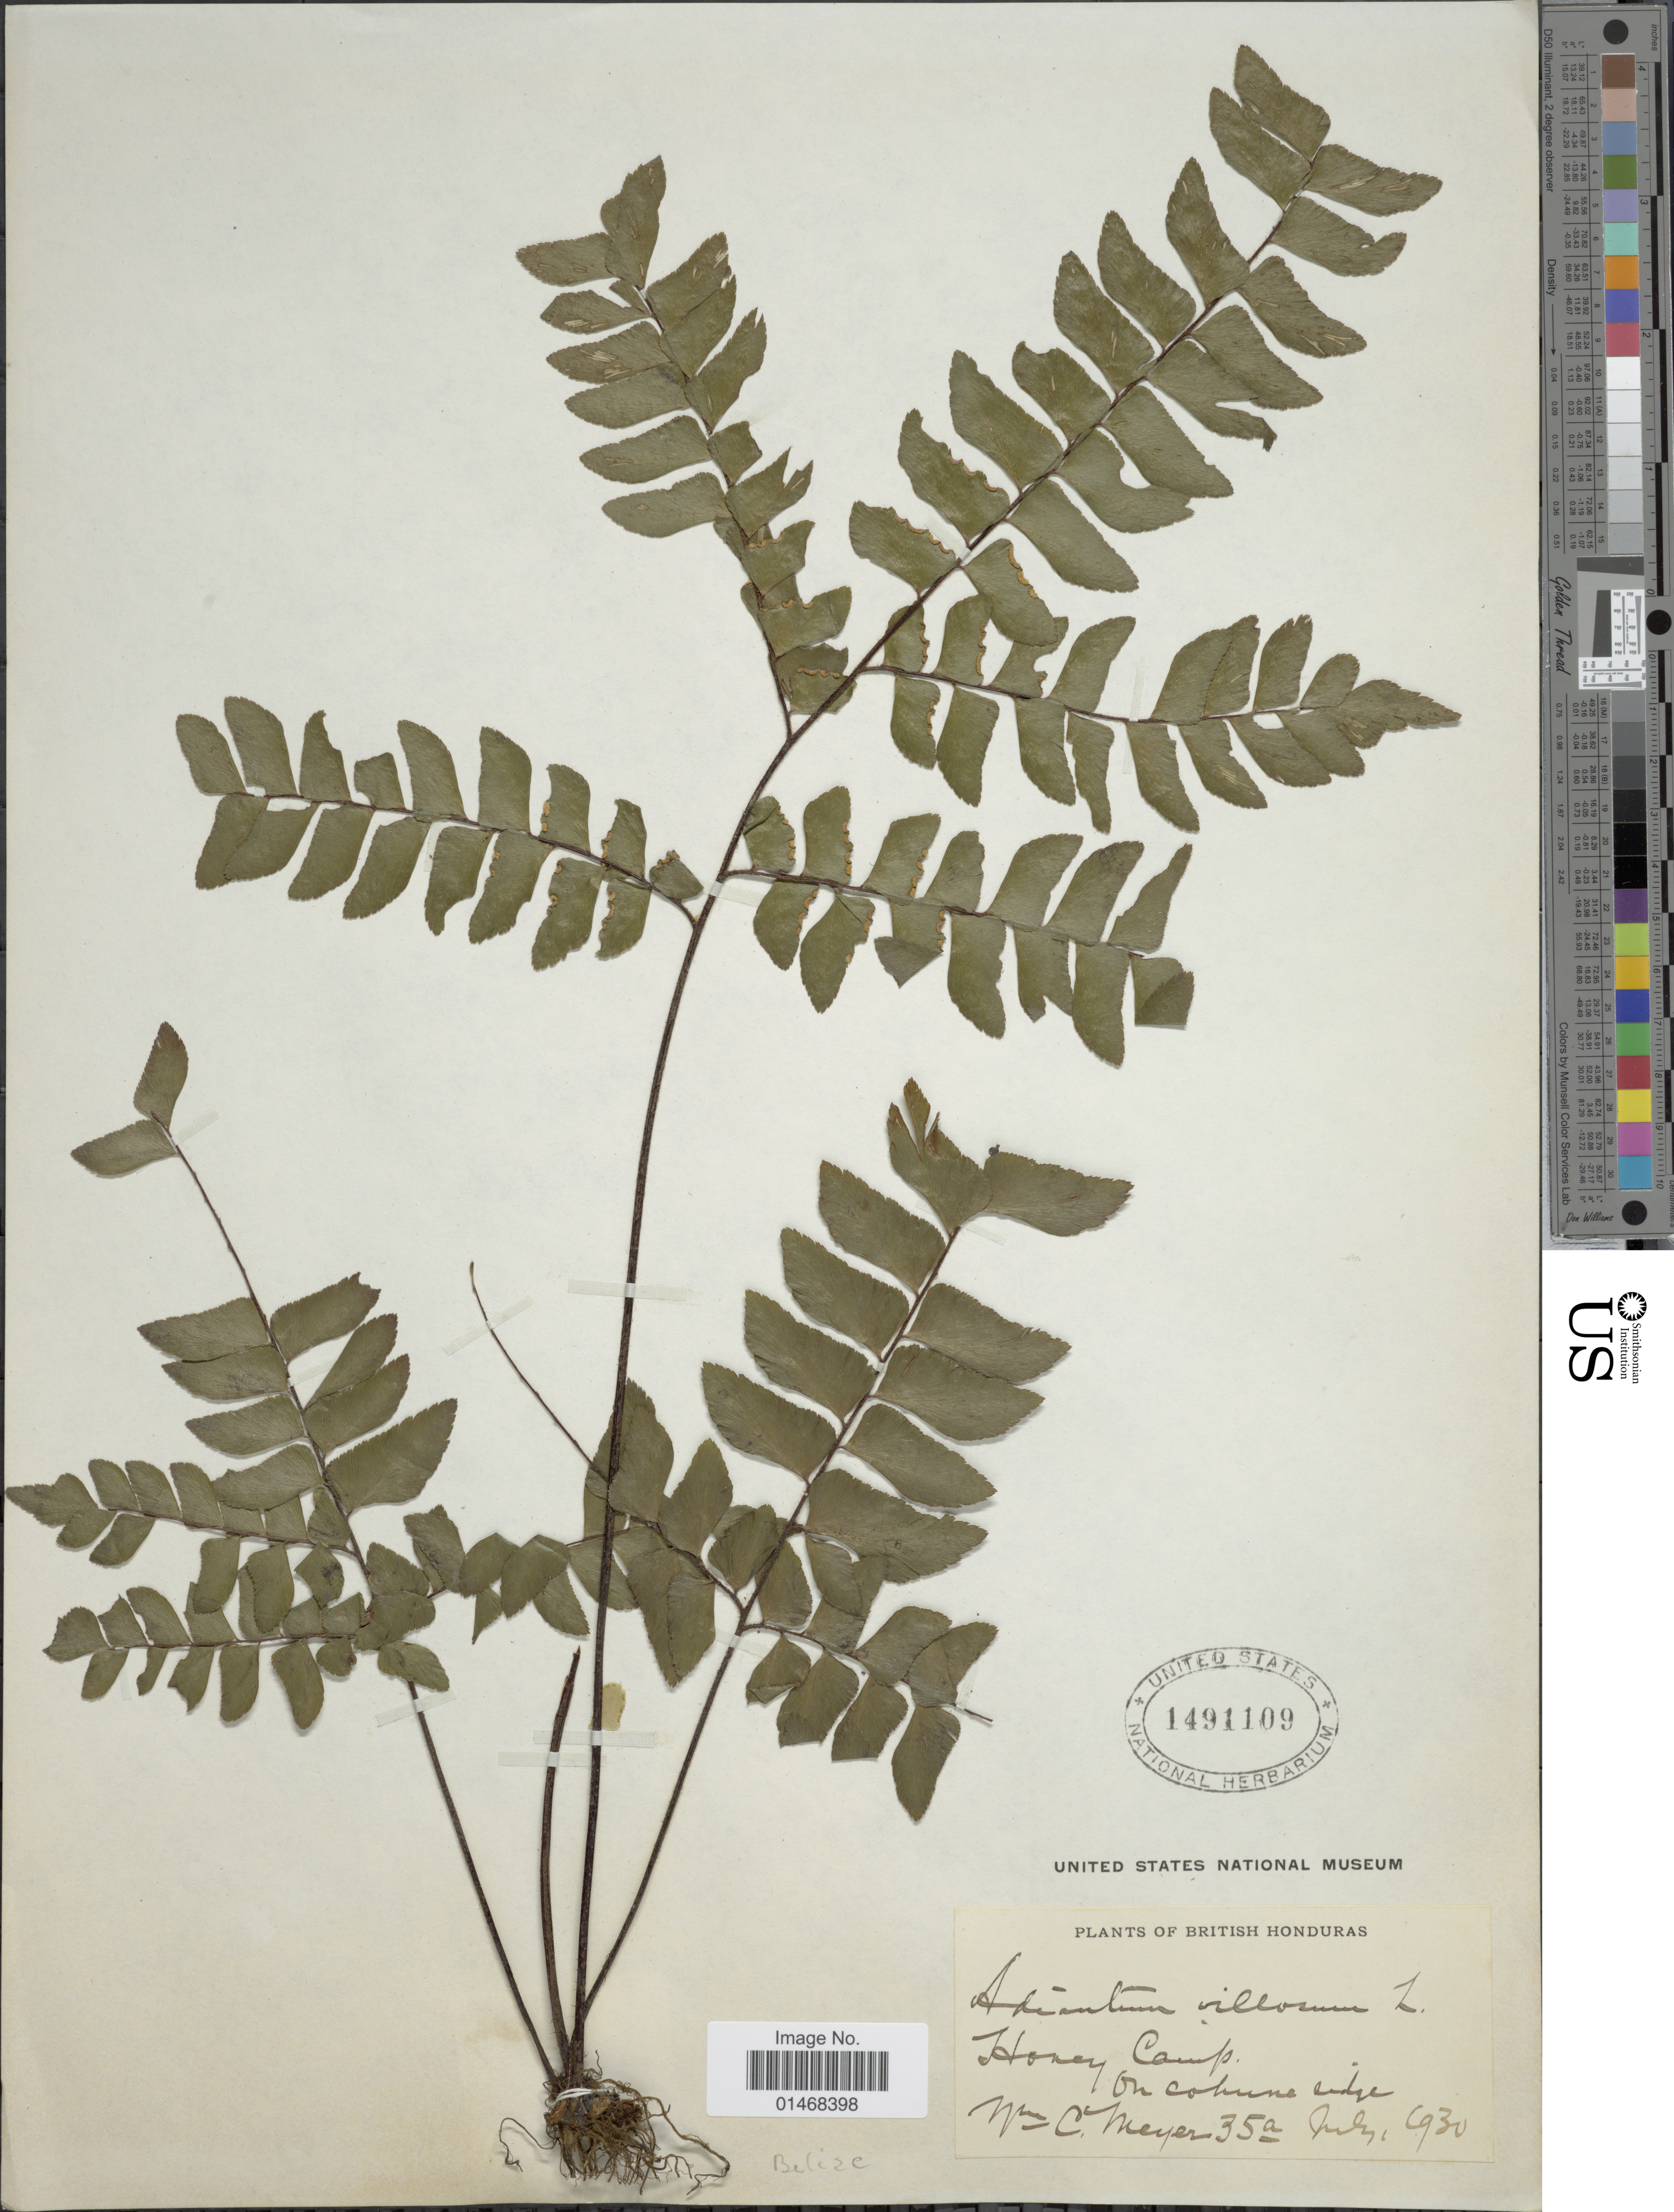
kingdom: Plantae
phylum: Tracheophyta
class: Polypodiopsida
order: Polypodiales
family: Pteridaceae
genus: Adiantum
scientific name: Adiantum villosum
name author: L.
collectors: W. Meyer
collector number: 35a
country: Belize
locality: British Honduras, Honey Camp, on cohune ridge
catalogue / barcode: US 1491109